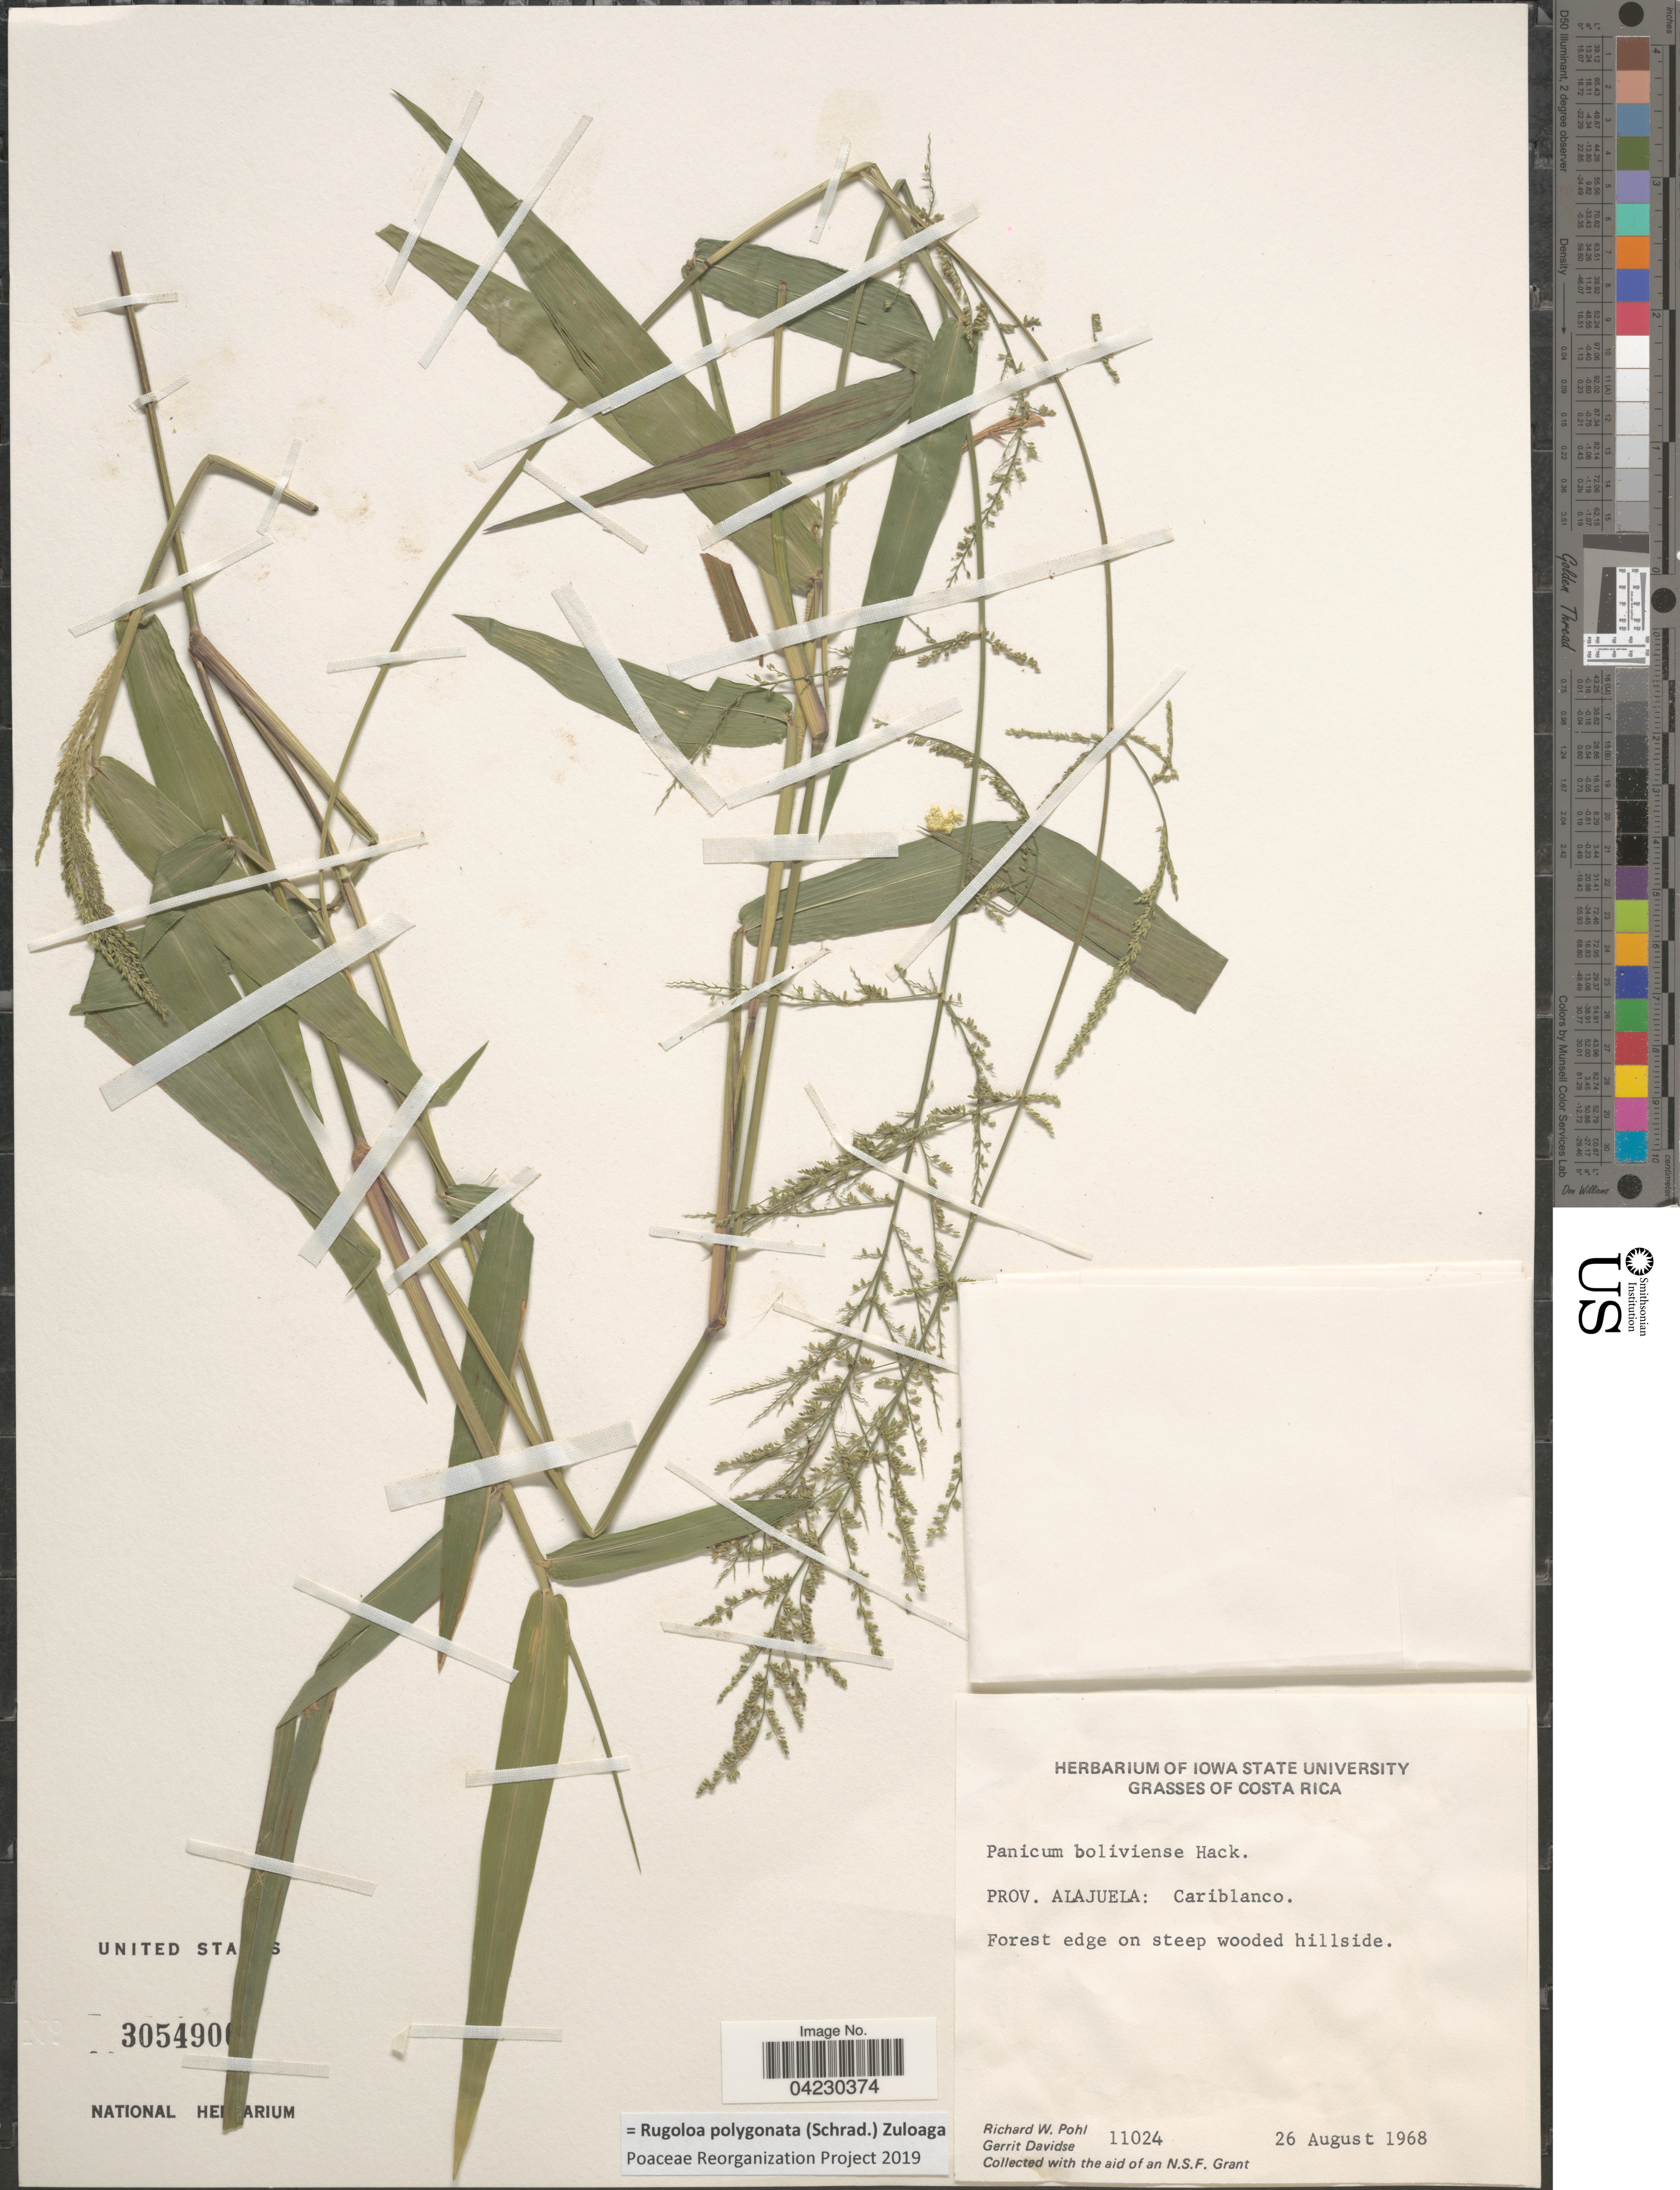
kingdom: Plantae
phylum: Tracheophyta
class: Liliopsida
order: Poales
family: Poaceae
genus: Rugoloa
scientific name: Rugoloa polygonata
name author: (Schrad.) Zuloaga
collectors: R. W. Pohl & G. Davidse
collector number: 11024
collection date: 1968-08-26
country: Costa Rica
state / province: Alajuela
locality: Cariblanco. Forest edge on steep wooded hillside.